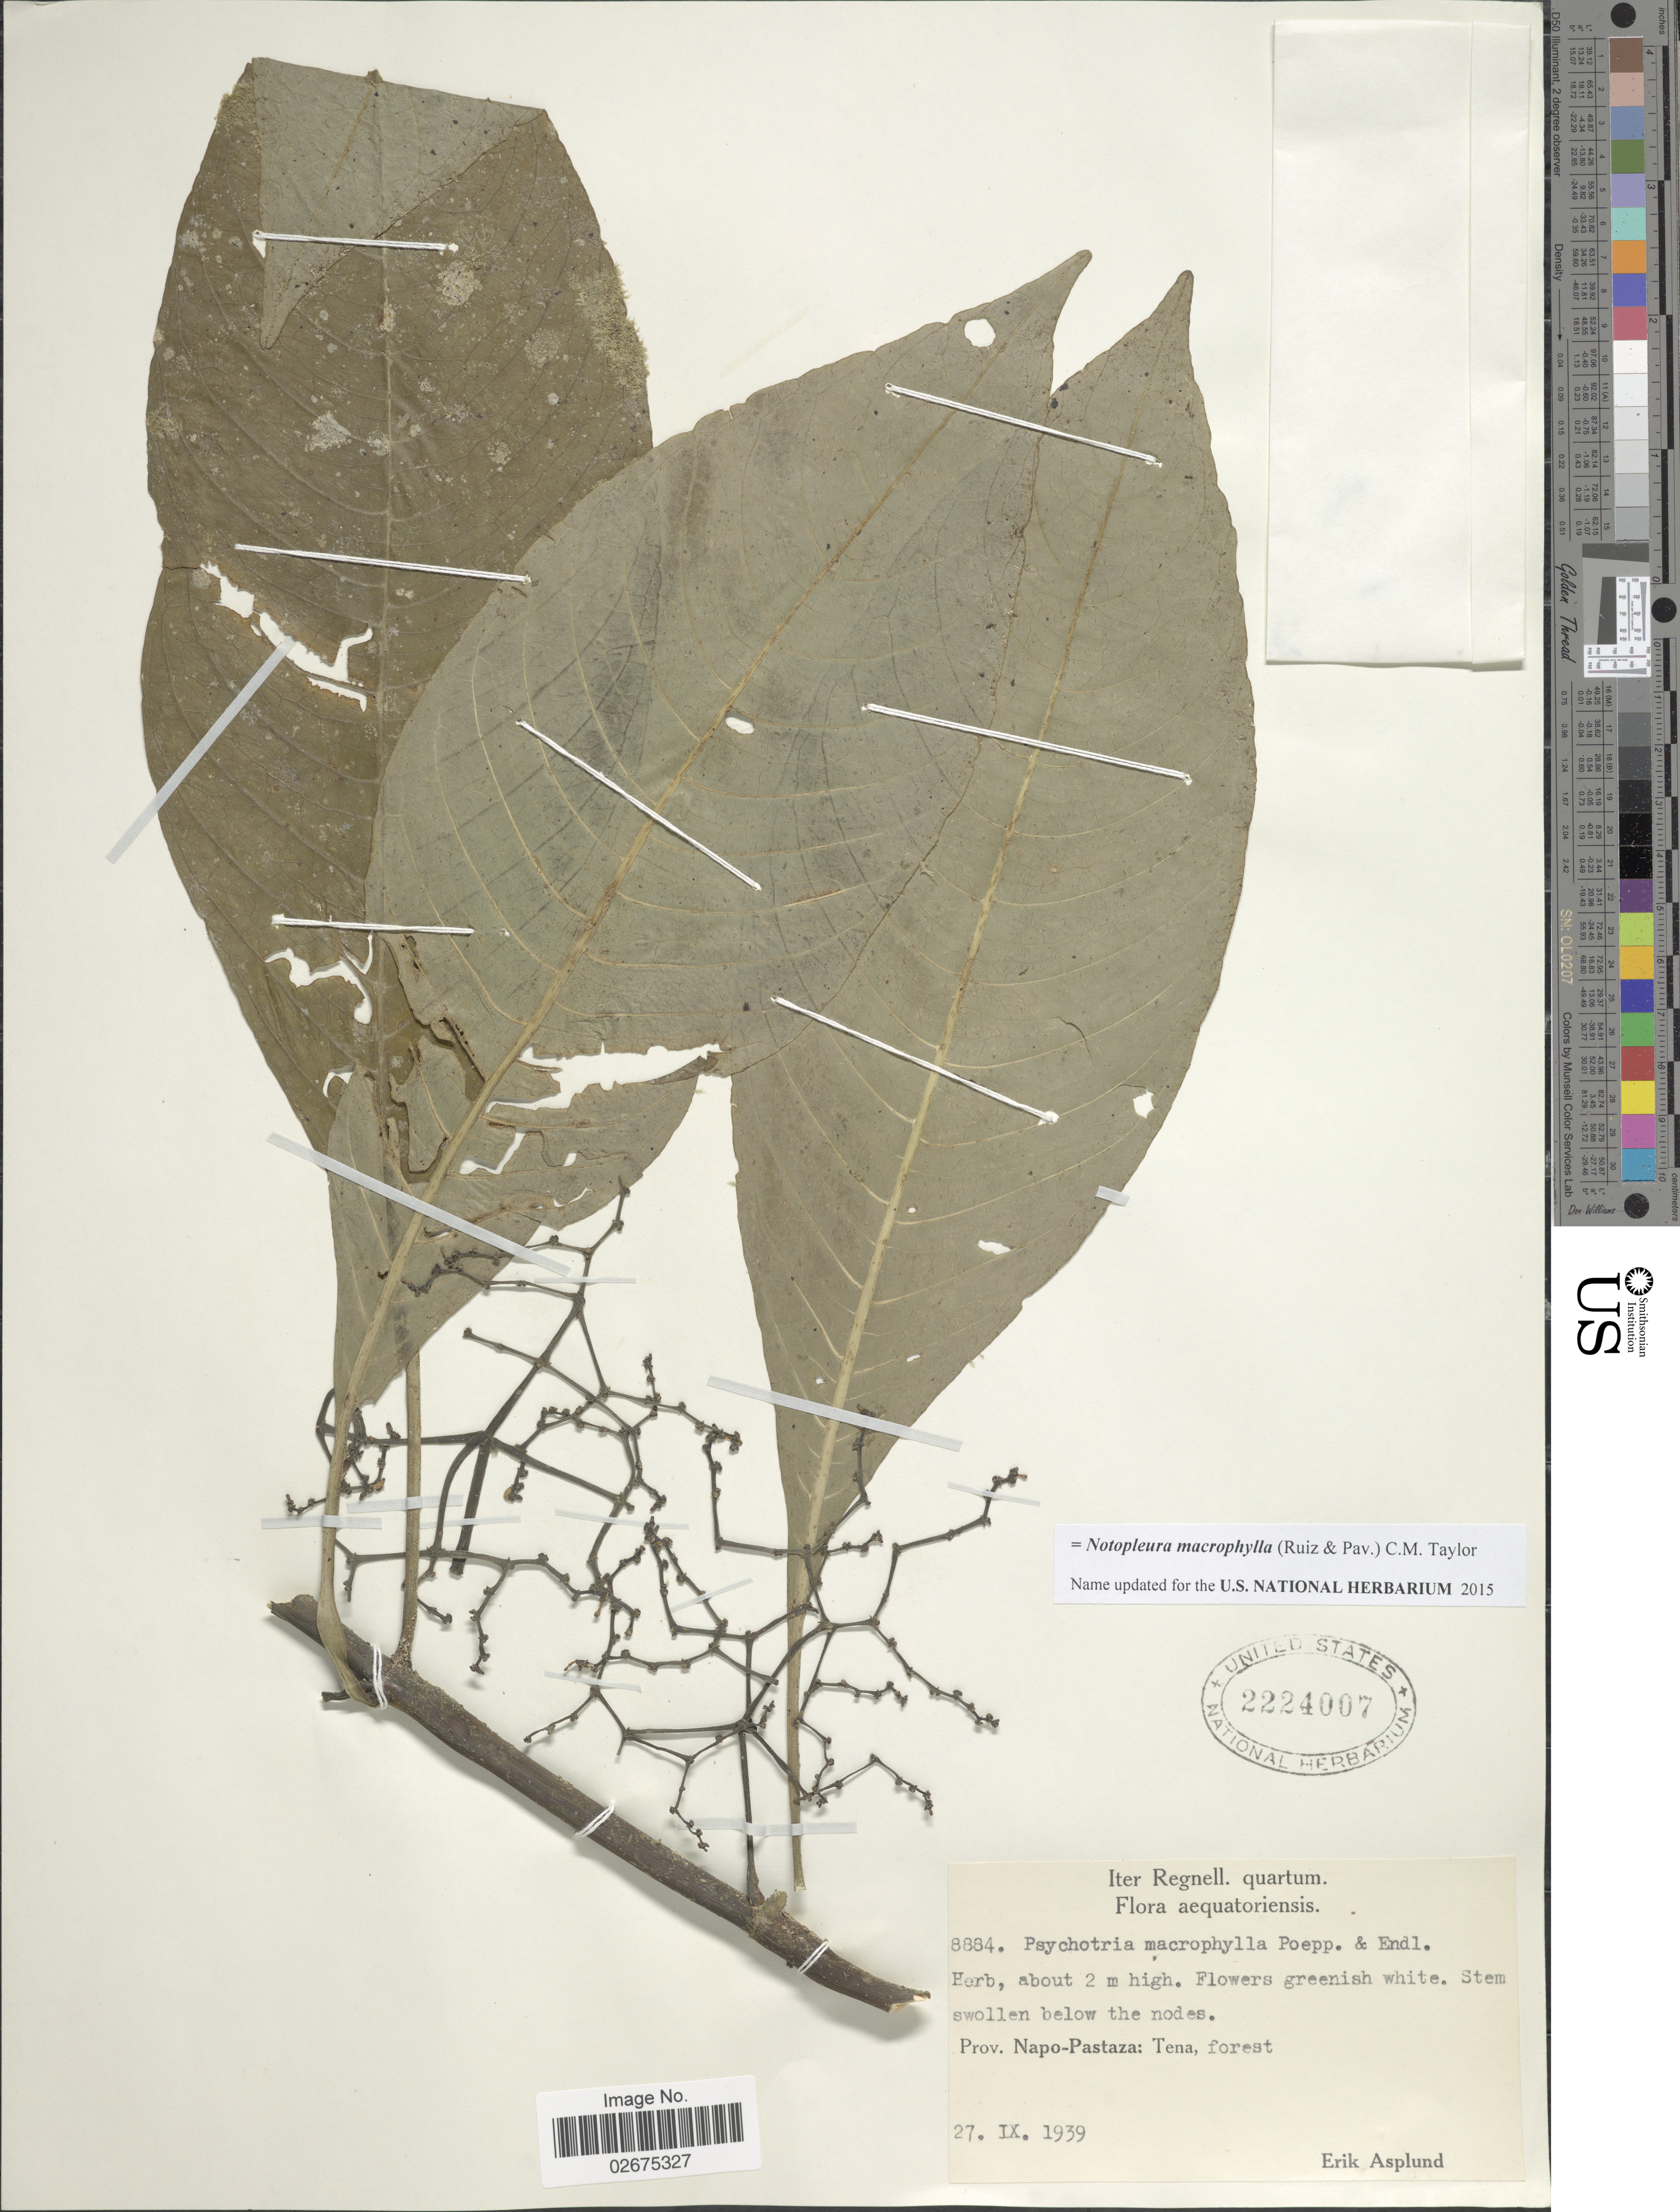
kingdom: Plantae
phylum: Tracheophyta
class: Magnoliopsida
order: Gentianales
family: Rubiaceae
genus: Notopleura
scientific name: Notopleura macrophylla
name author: (Ruiz & Pav.) C.M. Taylor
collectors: E. Asplund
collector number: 8884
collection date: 1939-09-27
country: Ecuador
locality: Prov. Napo-Pastaza: Tena, forest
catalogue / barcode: US 2224007